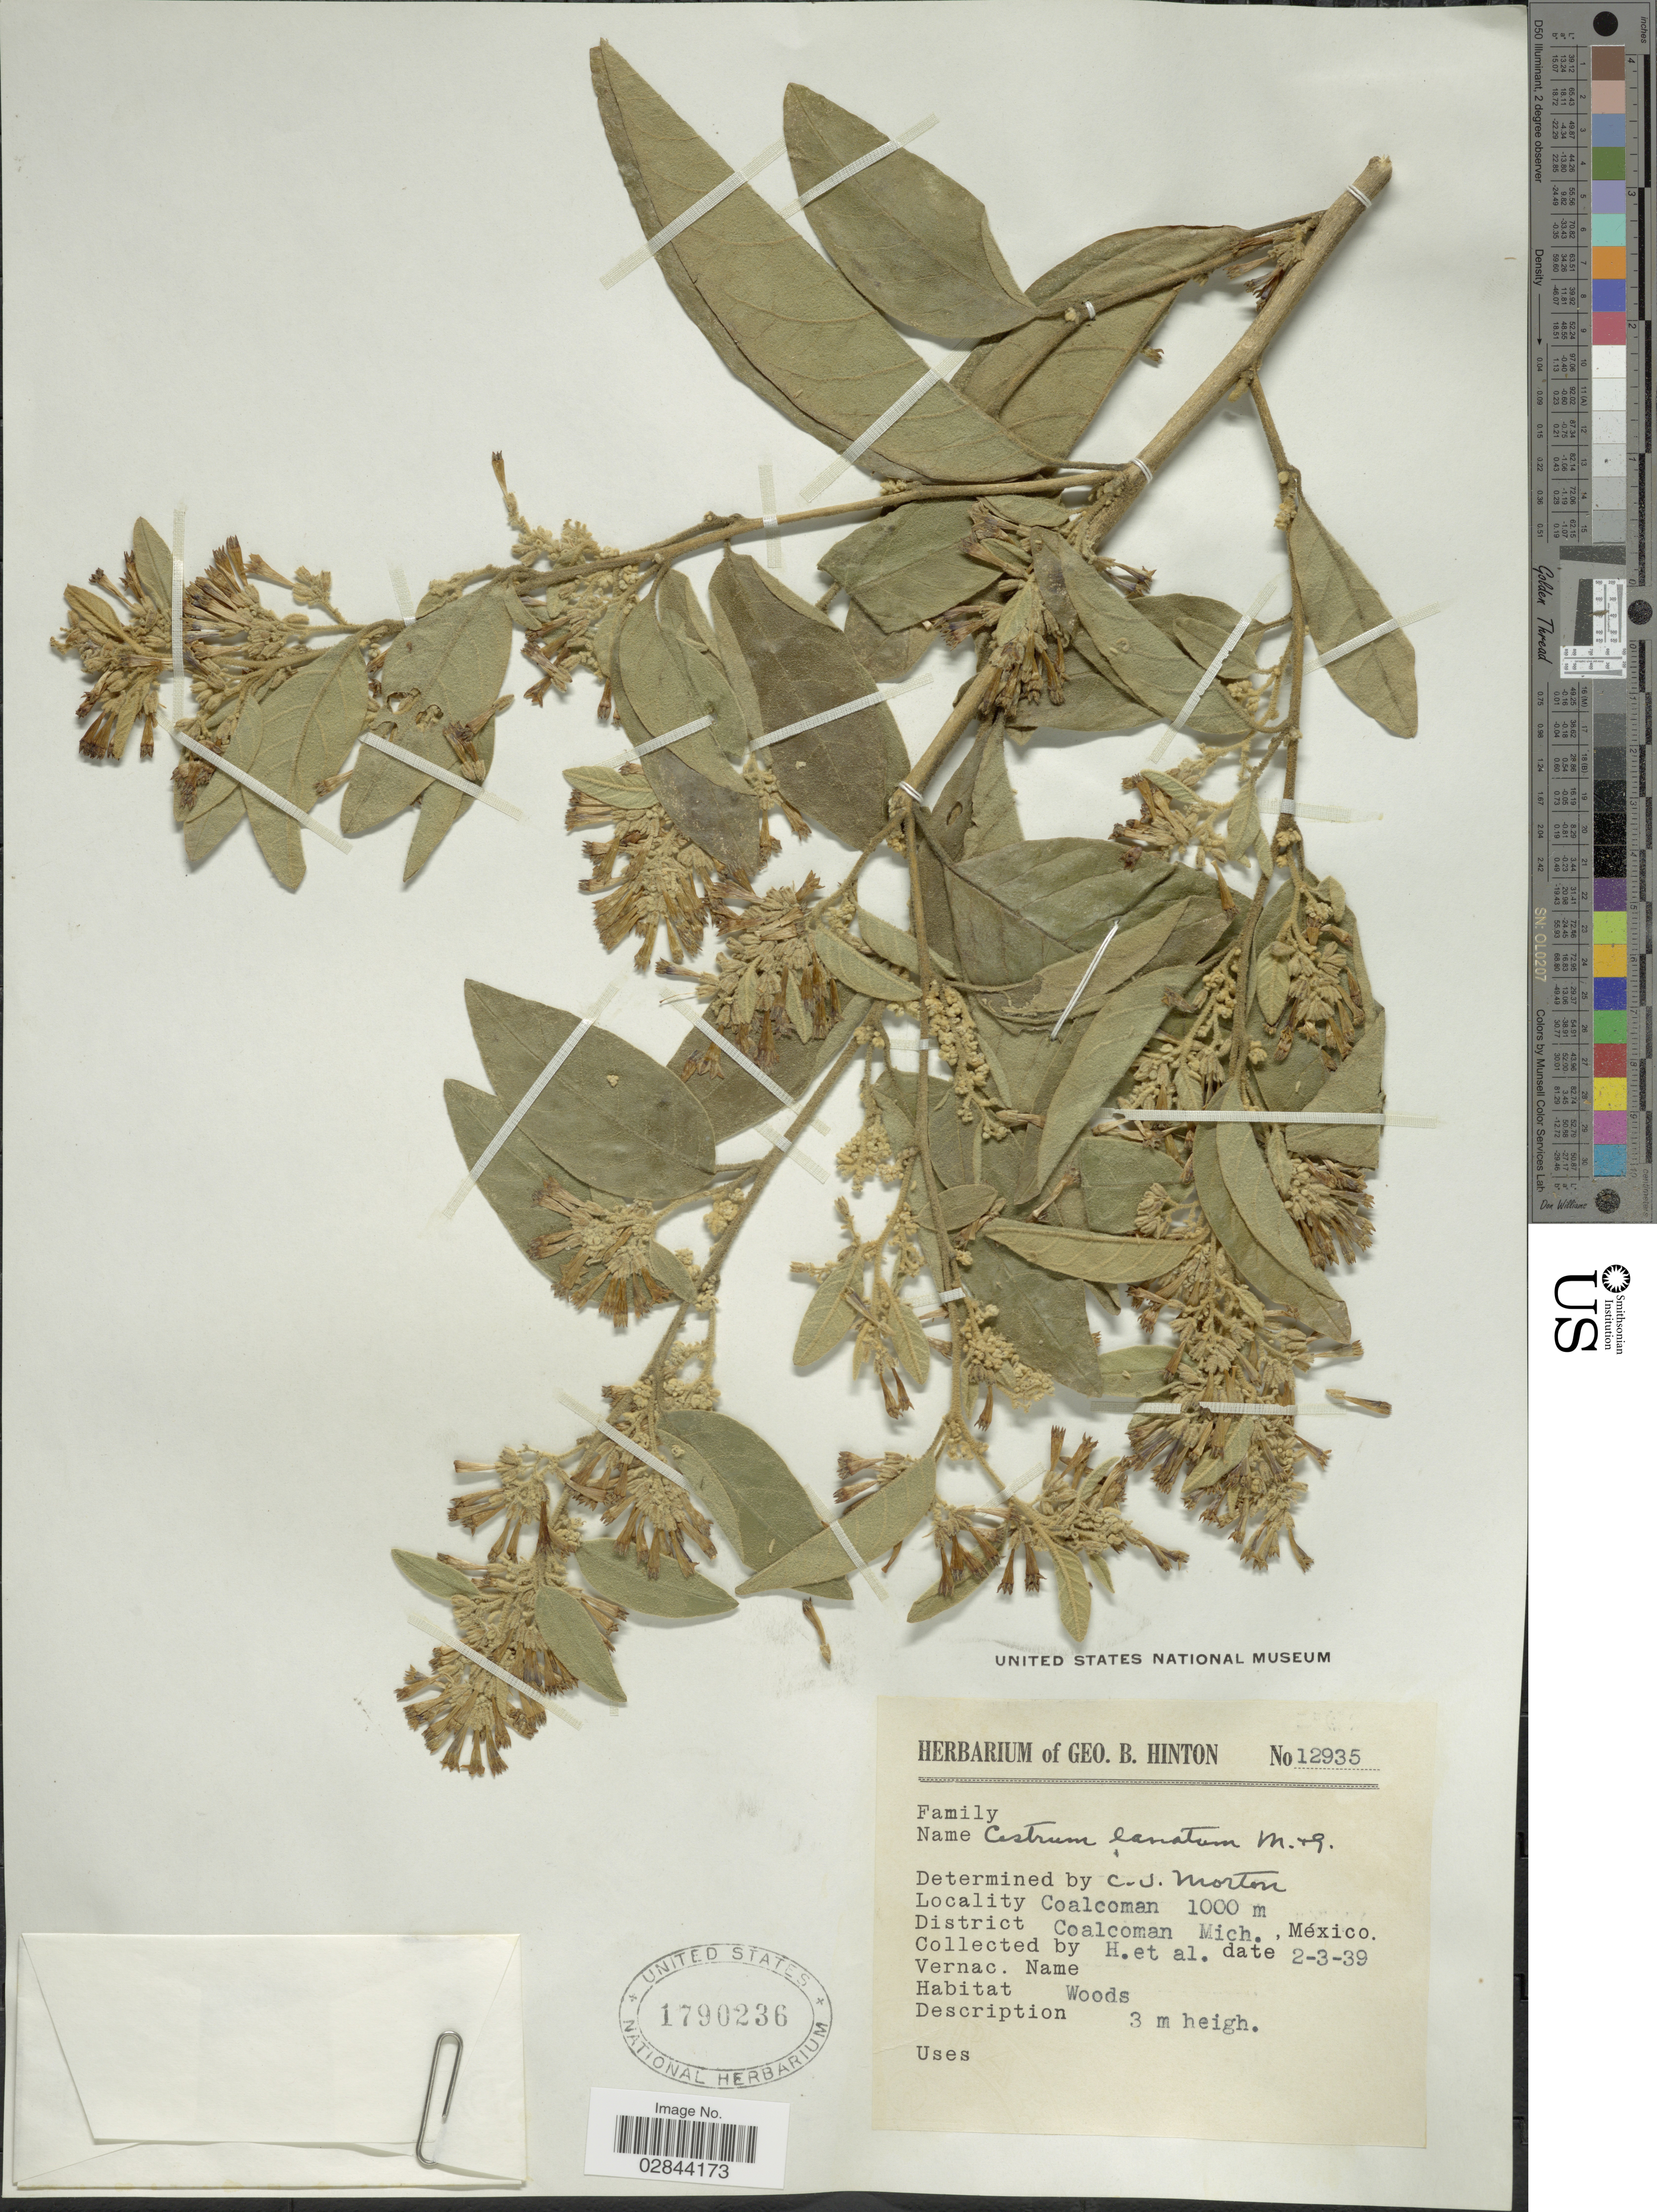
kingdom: Plantae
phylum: Tracheophyta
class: Magnoliopsida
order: Solanales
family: Solanaceae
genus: Cestrum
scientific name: Cestrum lanatum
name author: M. Martens & Galeotti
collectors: G. B. Hinton & et al.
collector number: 12935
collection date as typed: Transcribed d/m/y: 2/3/39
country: Mexico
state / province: Michoacán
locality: Coalcoman, District Coalcoman, Mich., México.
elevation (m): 1000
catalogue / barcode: US 1790236